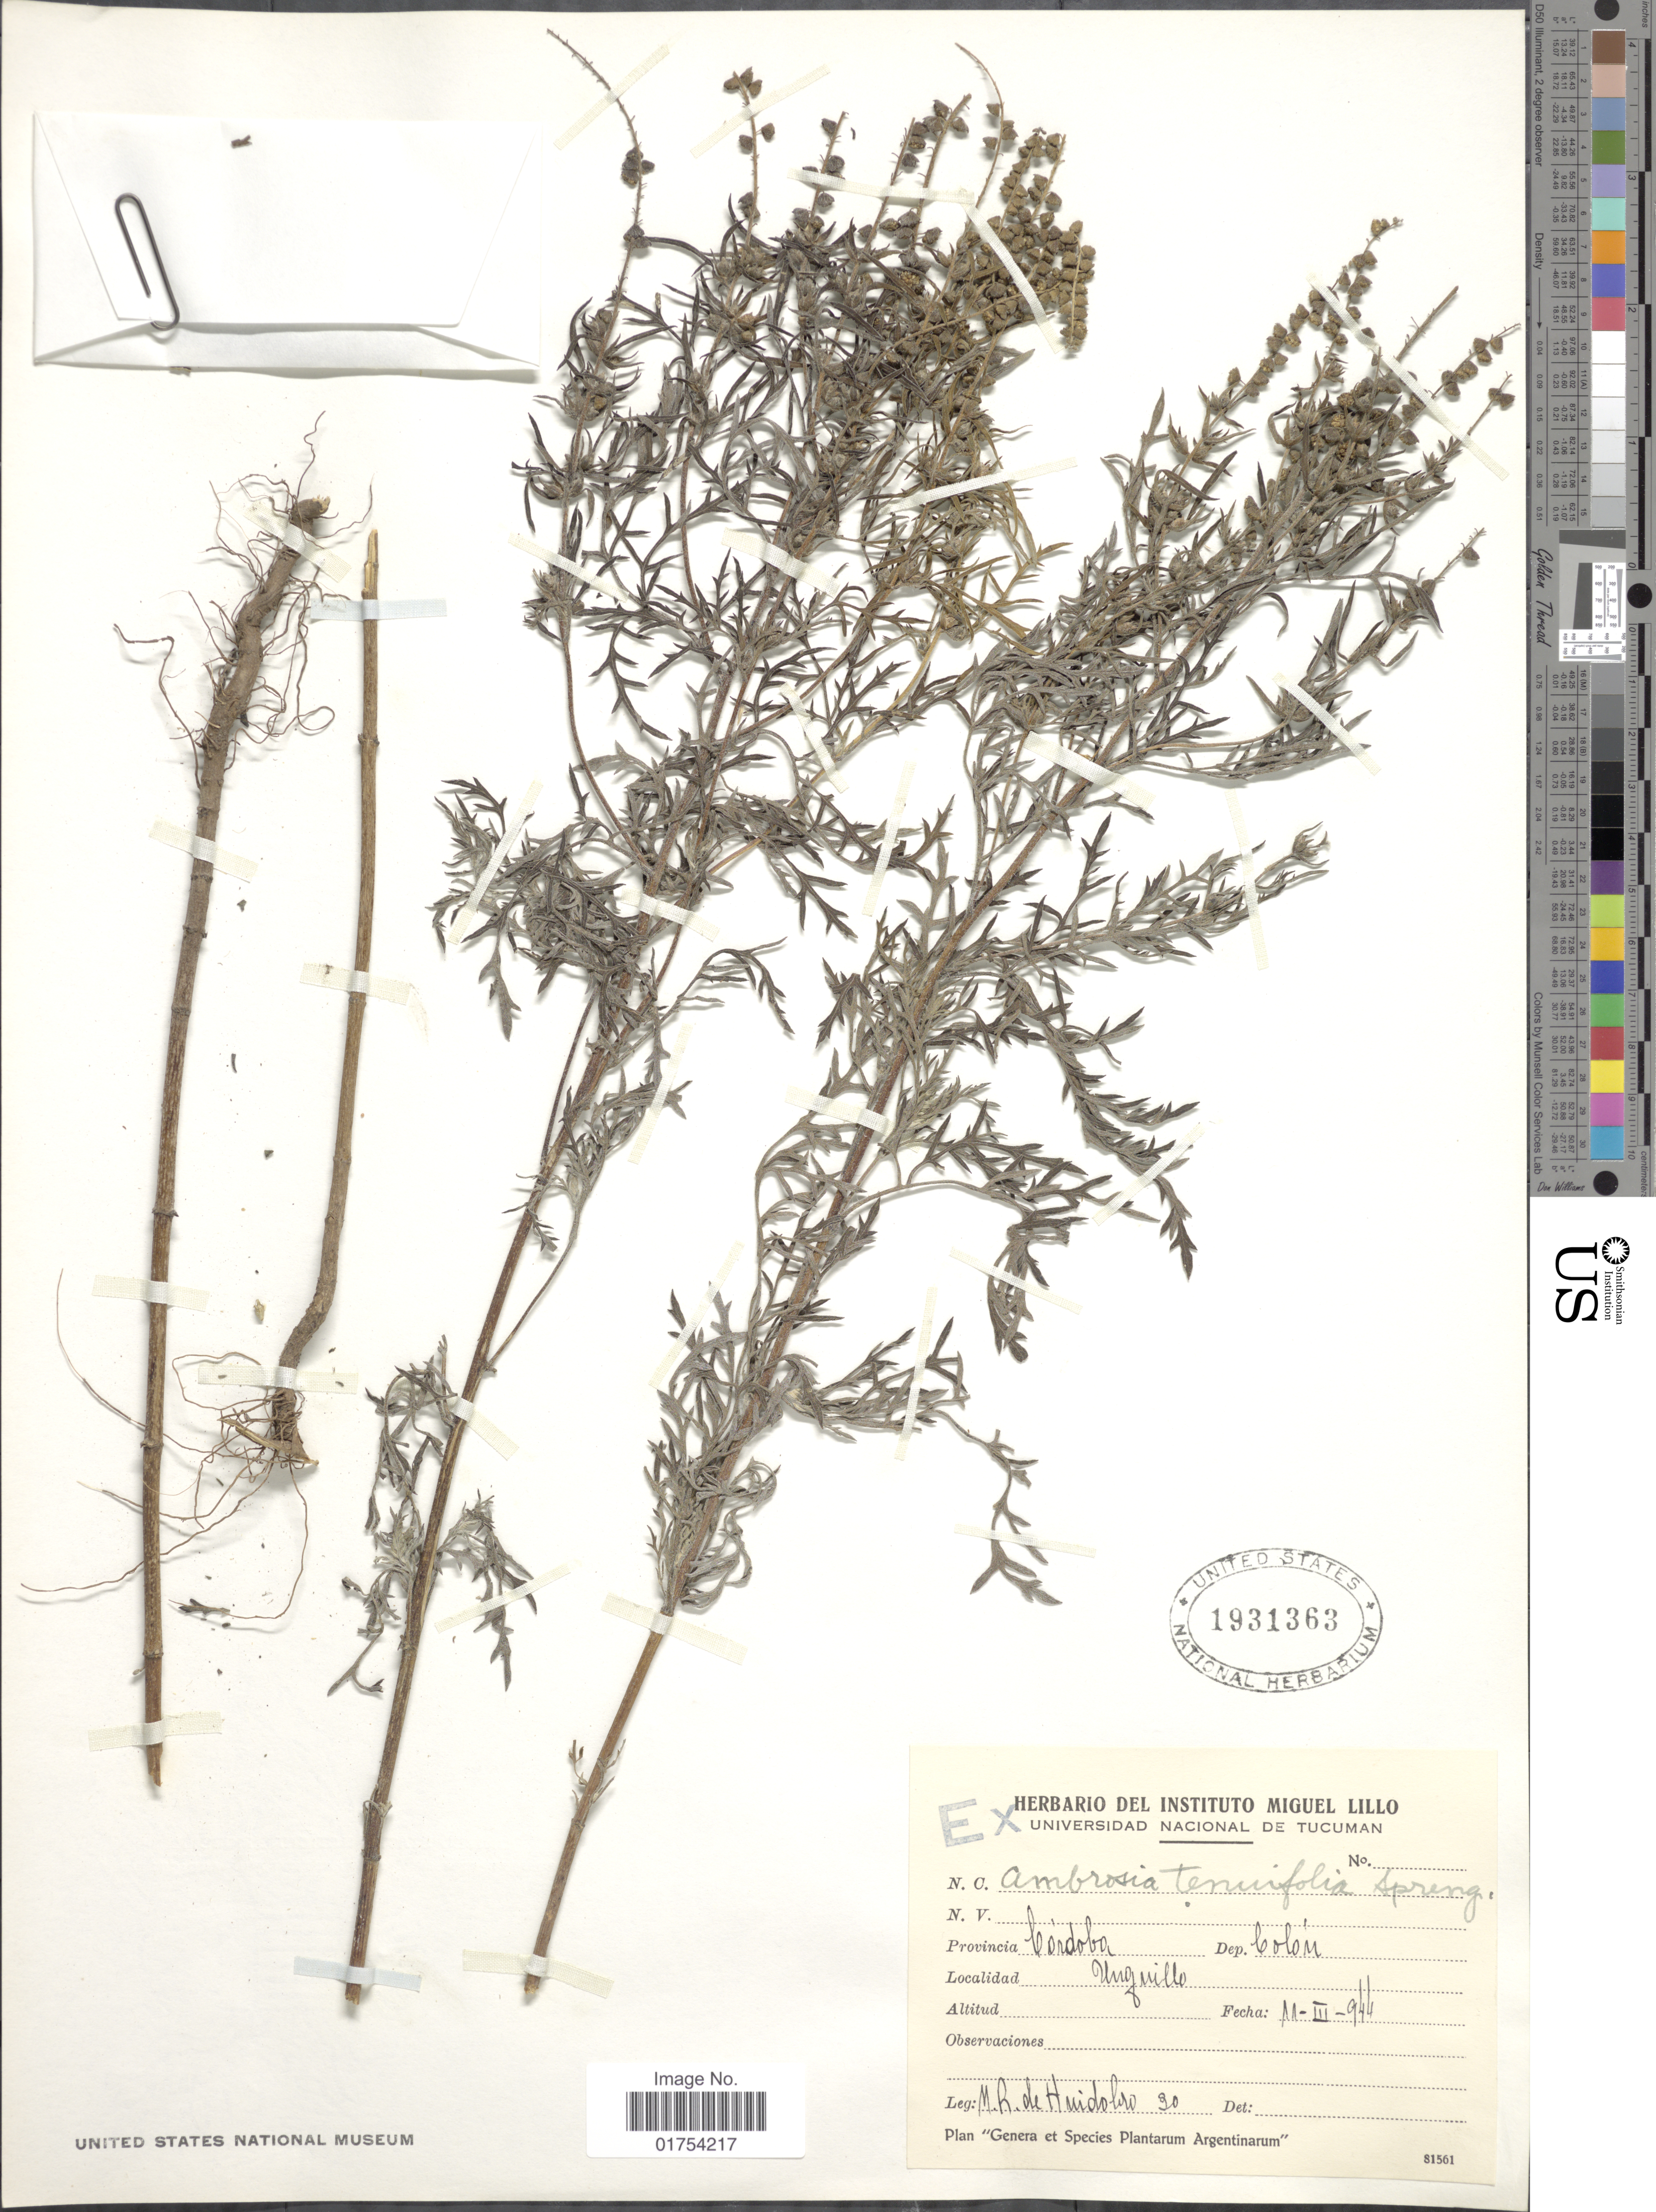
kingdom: Plantae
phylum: Tracheophyta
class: Magnoliopsida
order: Asterales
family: Asteraceae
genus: Ambrosia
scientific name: Ambrosia tenuifolia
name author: Spreng.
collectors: M. Ruiz Huidobro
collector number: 30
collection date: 1944-03-11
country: Argentina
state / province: Cordoba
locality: Dep. Colon, Unquillo.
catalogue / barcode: US 1931363